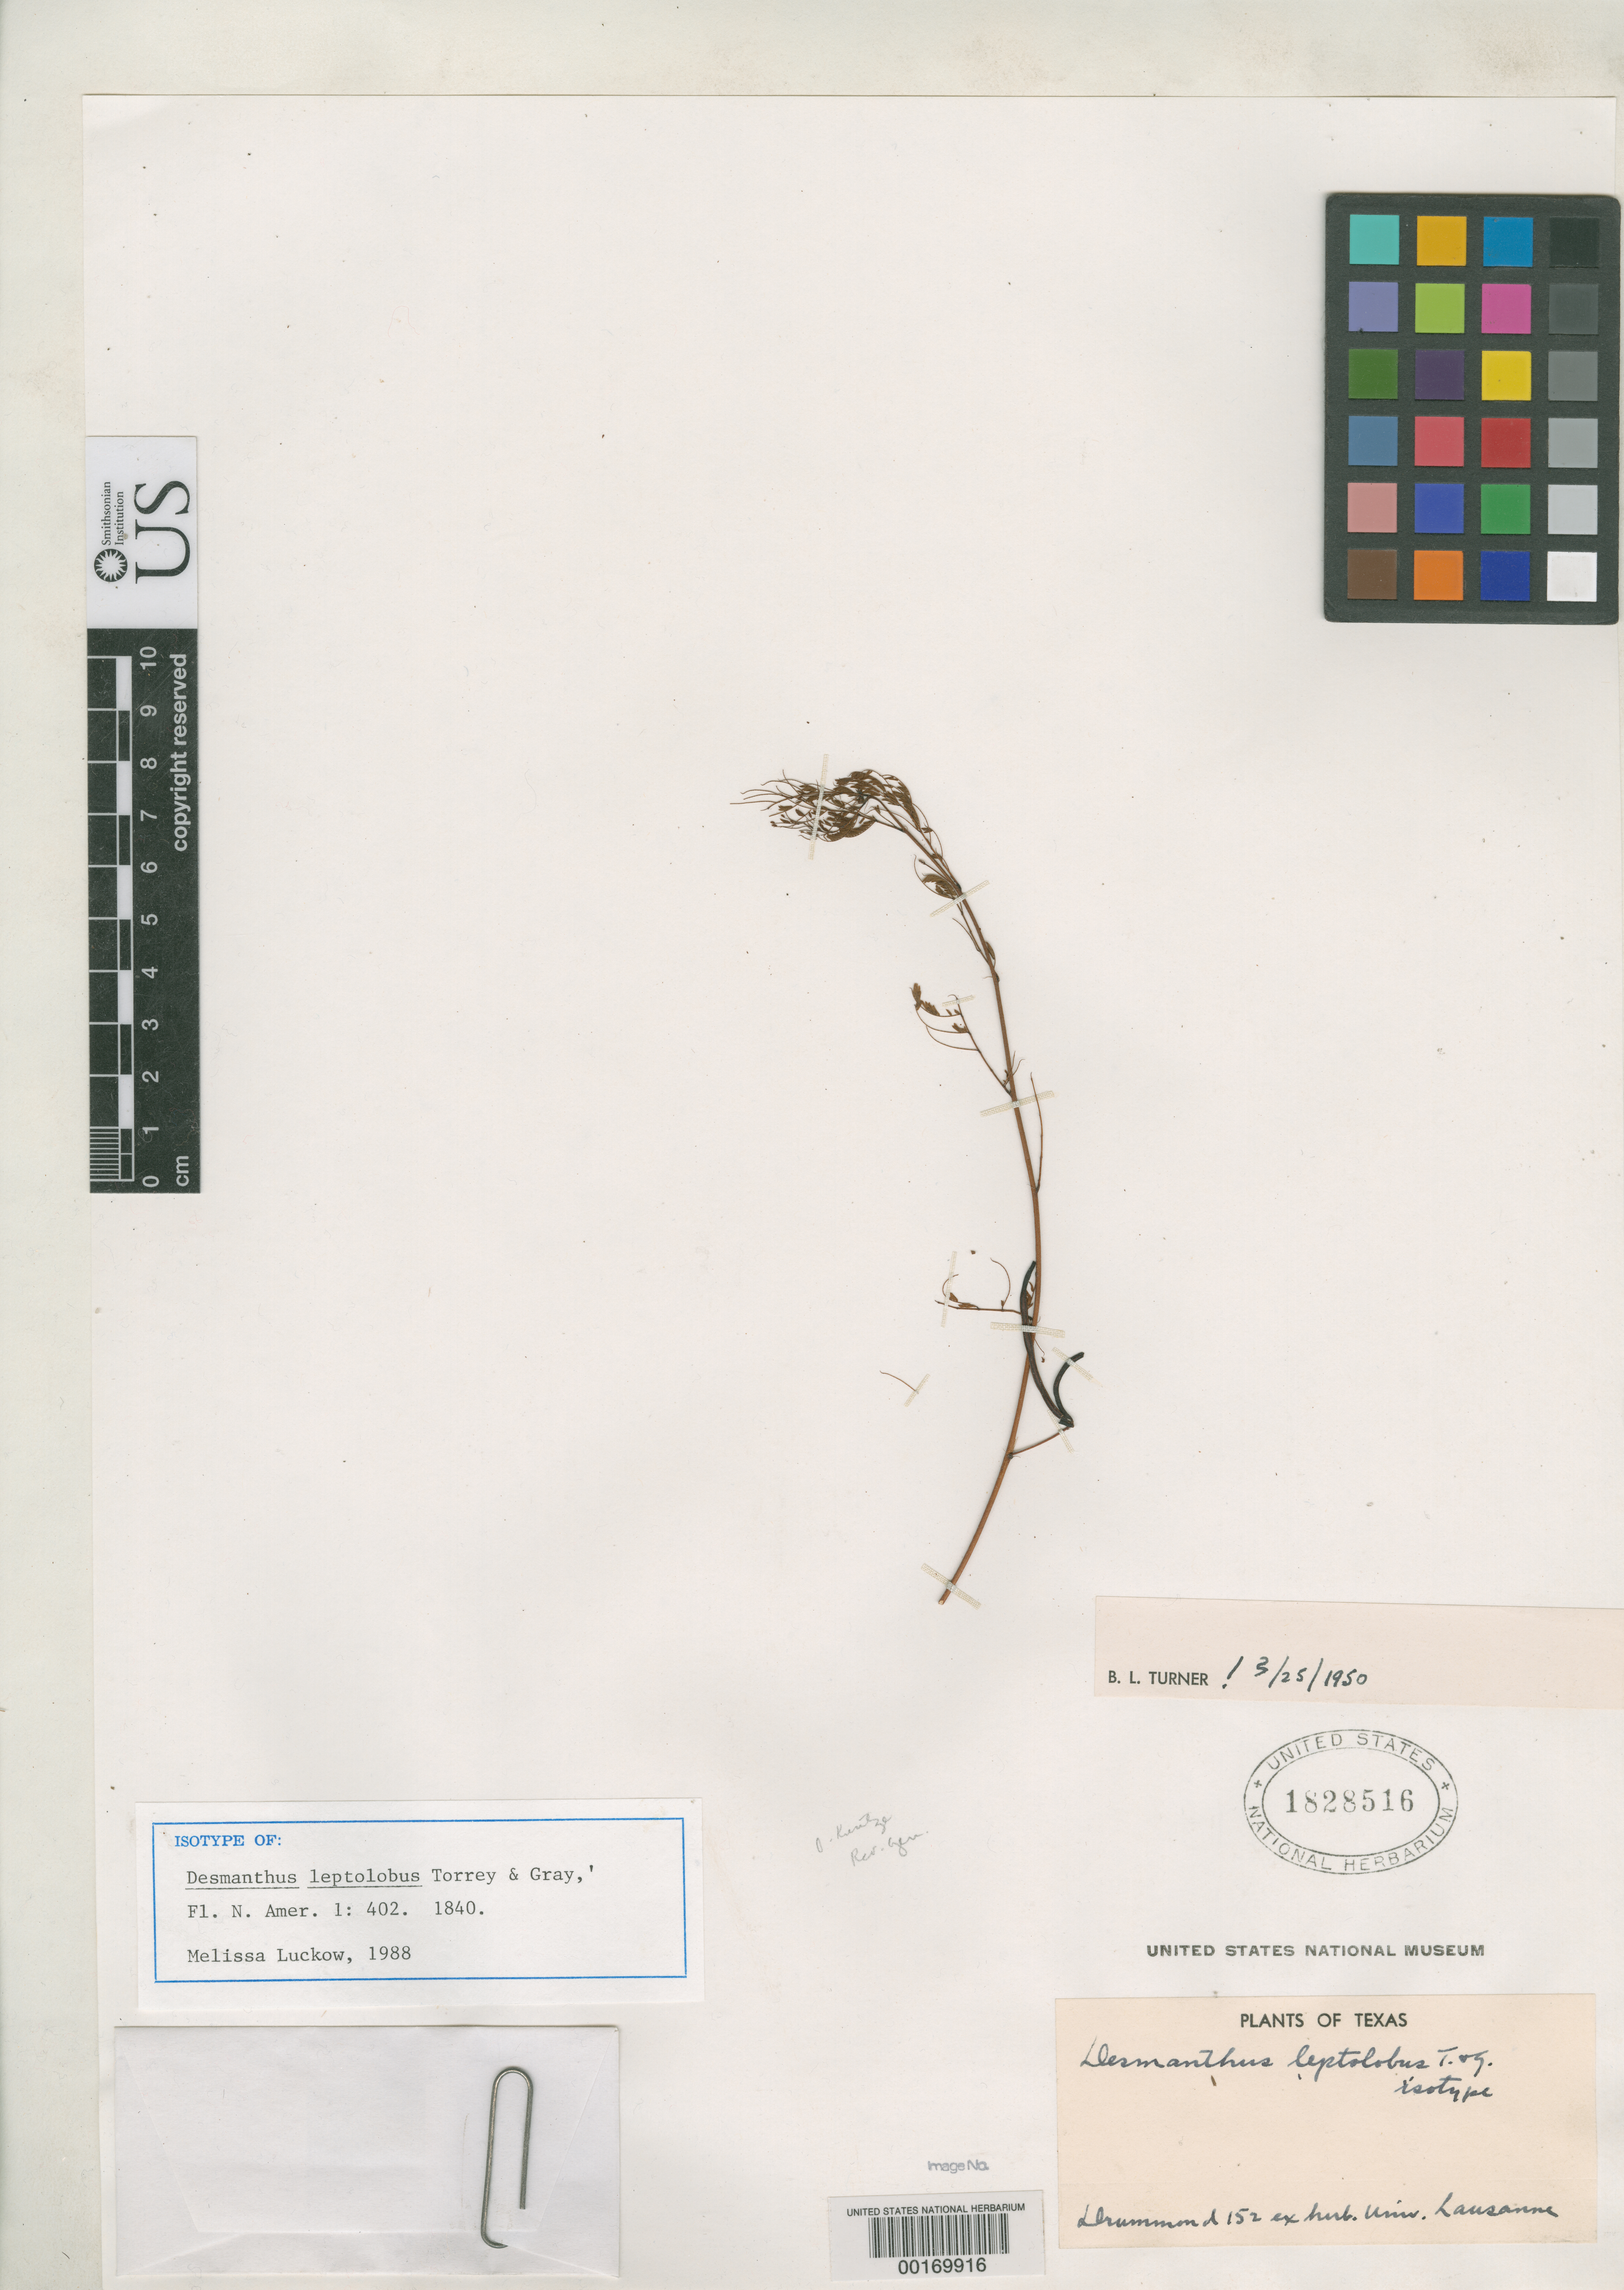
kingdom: Plantae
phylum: Tracheophyta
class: Magnoliopsida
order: Fabales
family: Fabaceae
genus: Desmanthus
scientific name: Desmanthus leptolobus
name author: Torr. & A. Gray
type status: Isotype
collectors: -. Drummond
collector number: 152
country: United States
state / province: Texas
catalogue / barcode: US 1828516